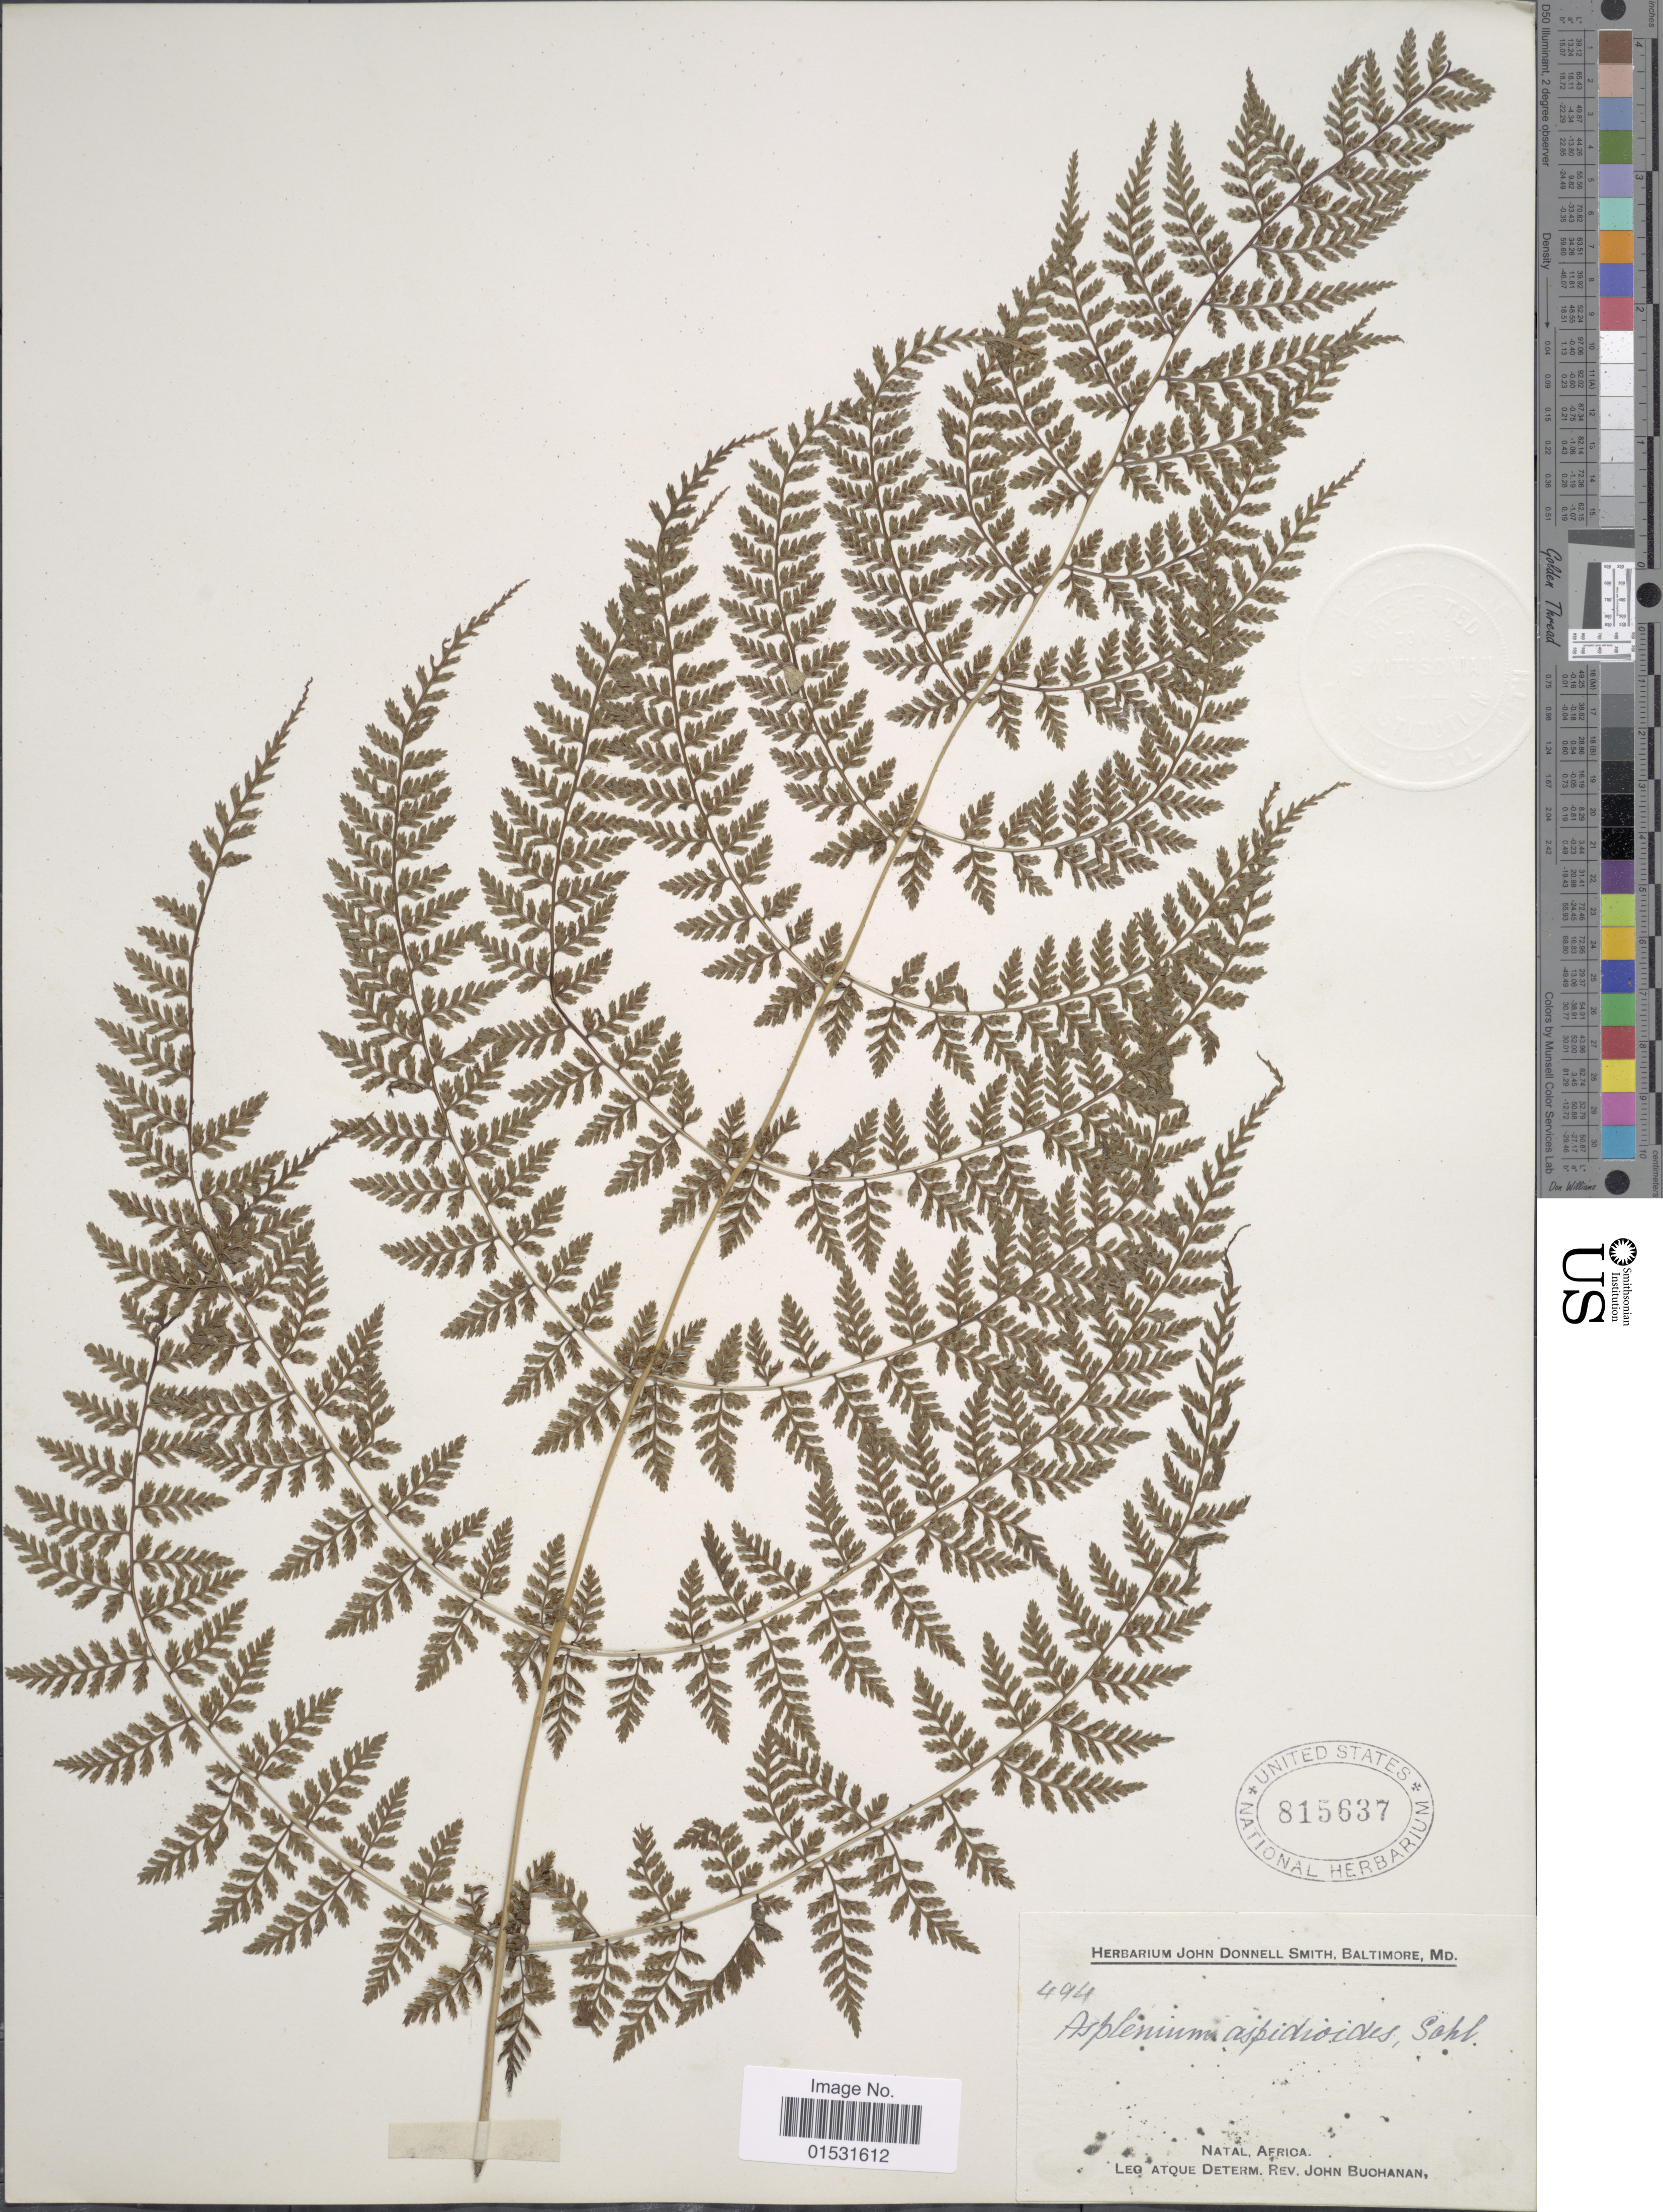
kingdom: Plantae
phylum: Tracheophyta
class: Polypodiopsida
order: Polypodiales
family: Athyriaceae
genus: Athyrium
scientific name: Athyrium scandicinum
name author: (Willd.) C. Presl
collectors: J. Buchanan, C.M.G.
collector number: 494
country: South Africa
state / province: KwaZulu-Natal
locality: Natal, Africa.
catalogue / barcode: US 815637